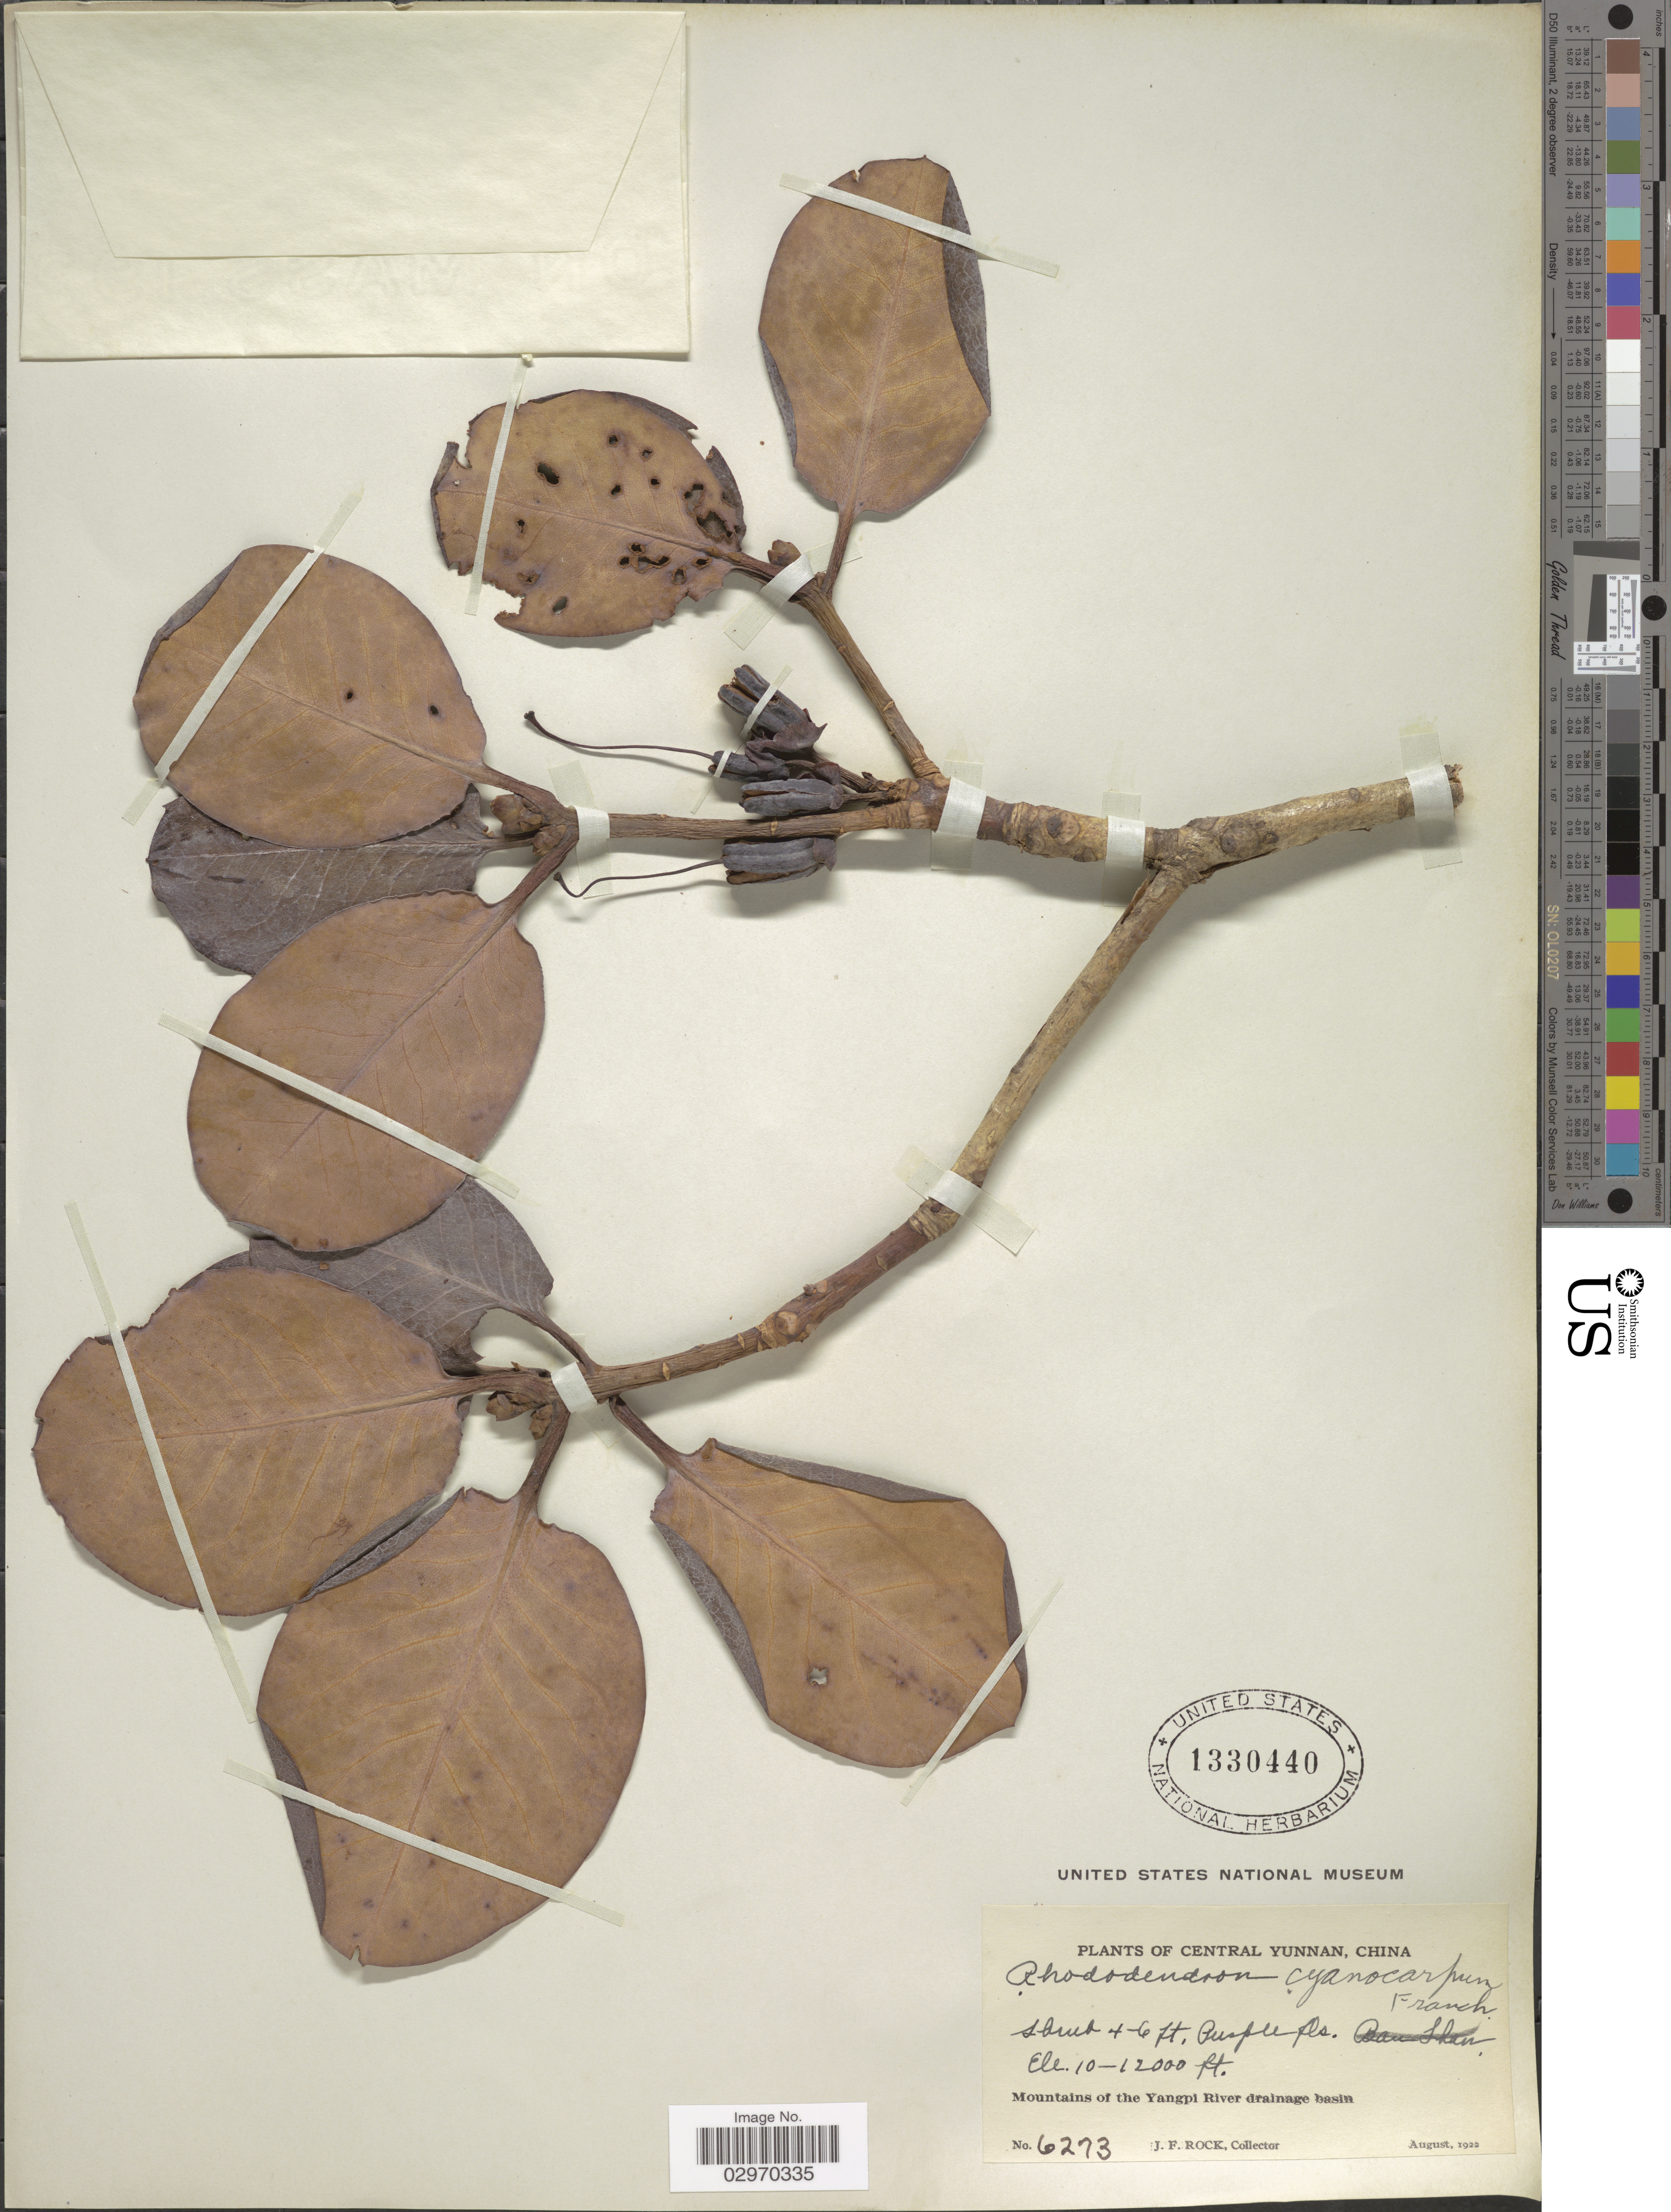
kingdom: Plantae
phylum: Tracheophyta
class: Magnoliopsida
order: Ericales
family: Ericaceae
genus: Rhododendron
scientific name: Rhododendron cyanocarpum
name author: (Franch.) Franch. ex W.W. Sm.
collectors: J. Rock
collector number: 6273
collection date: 1922-08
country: China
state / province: Yunnan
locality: Central Yunnan. Mountains of the Yangpi River drainage basin.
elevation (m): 3048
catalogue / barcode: US 1330440